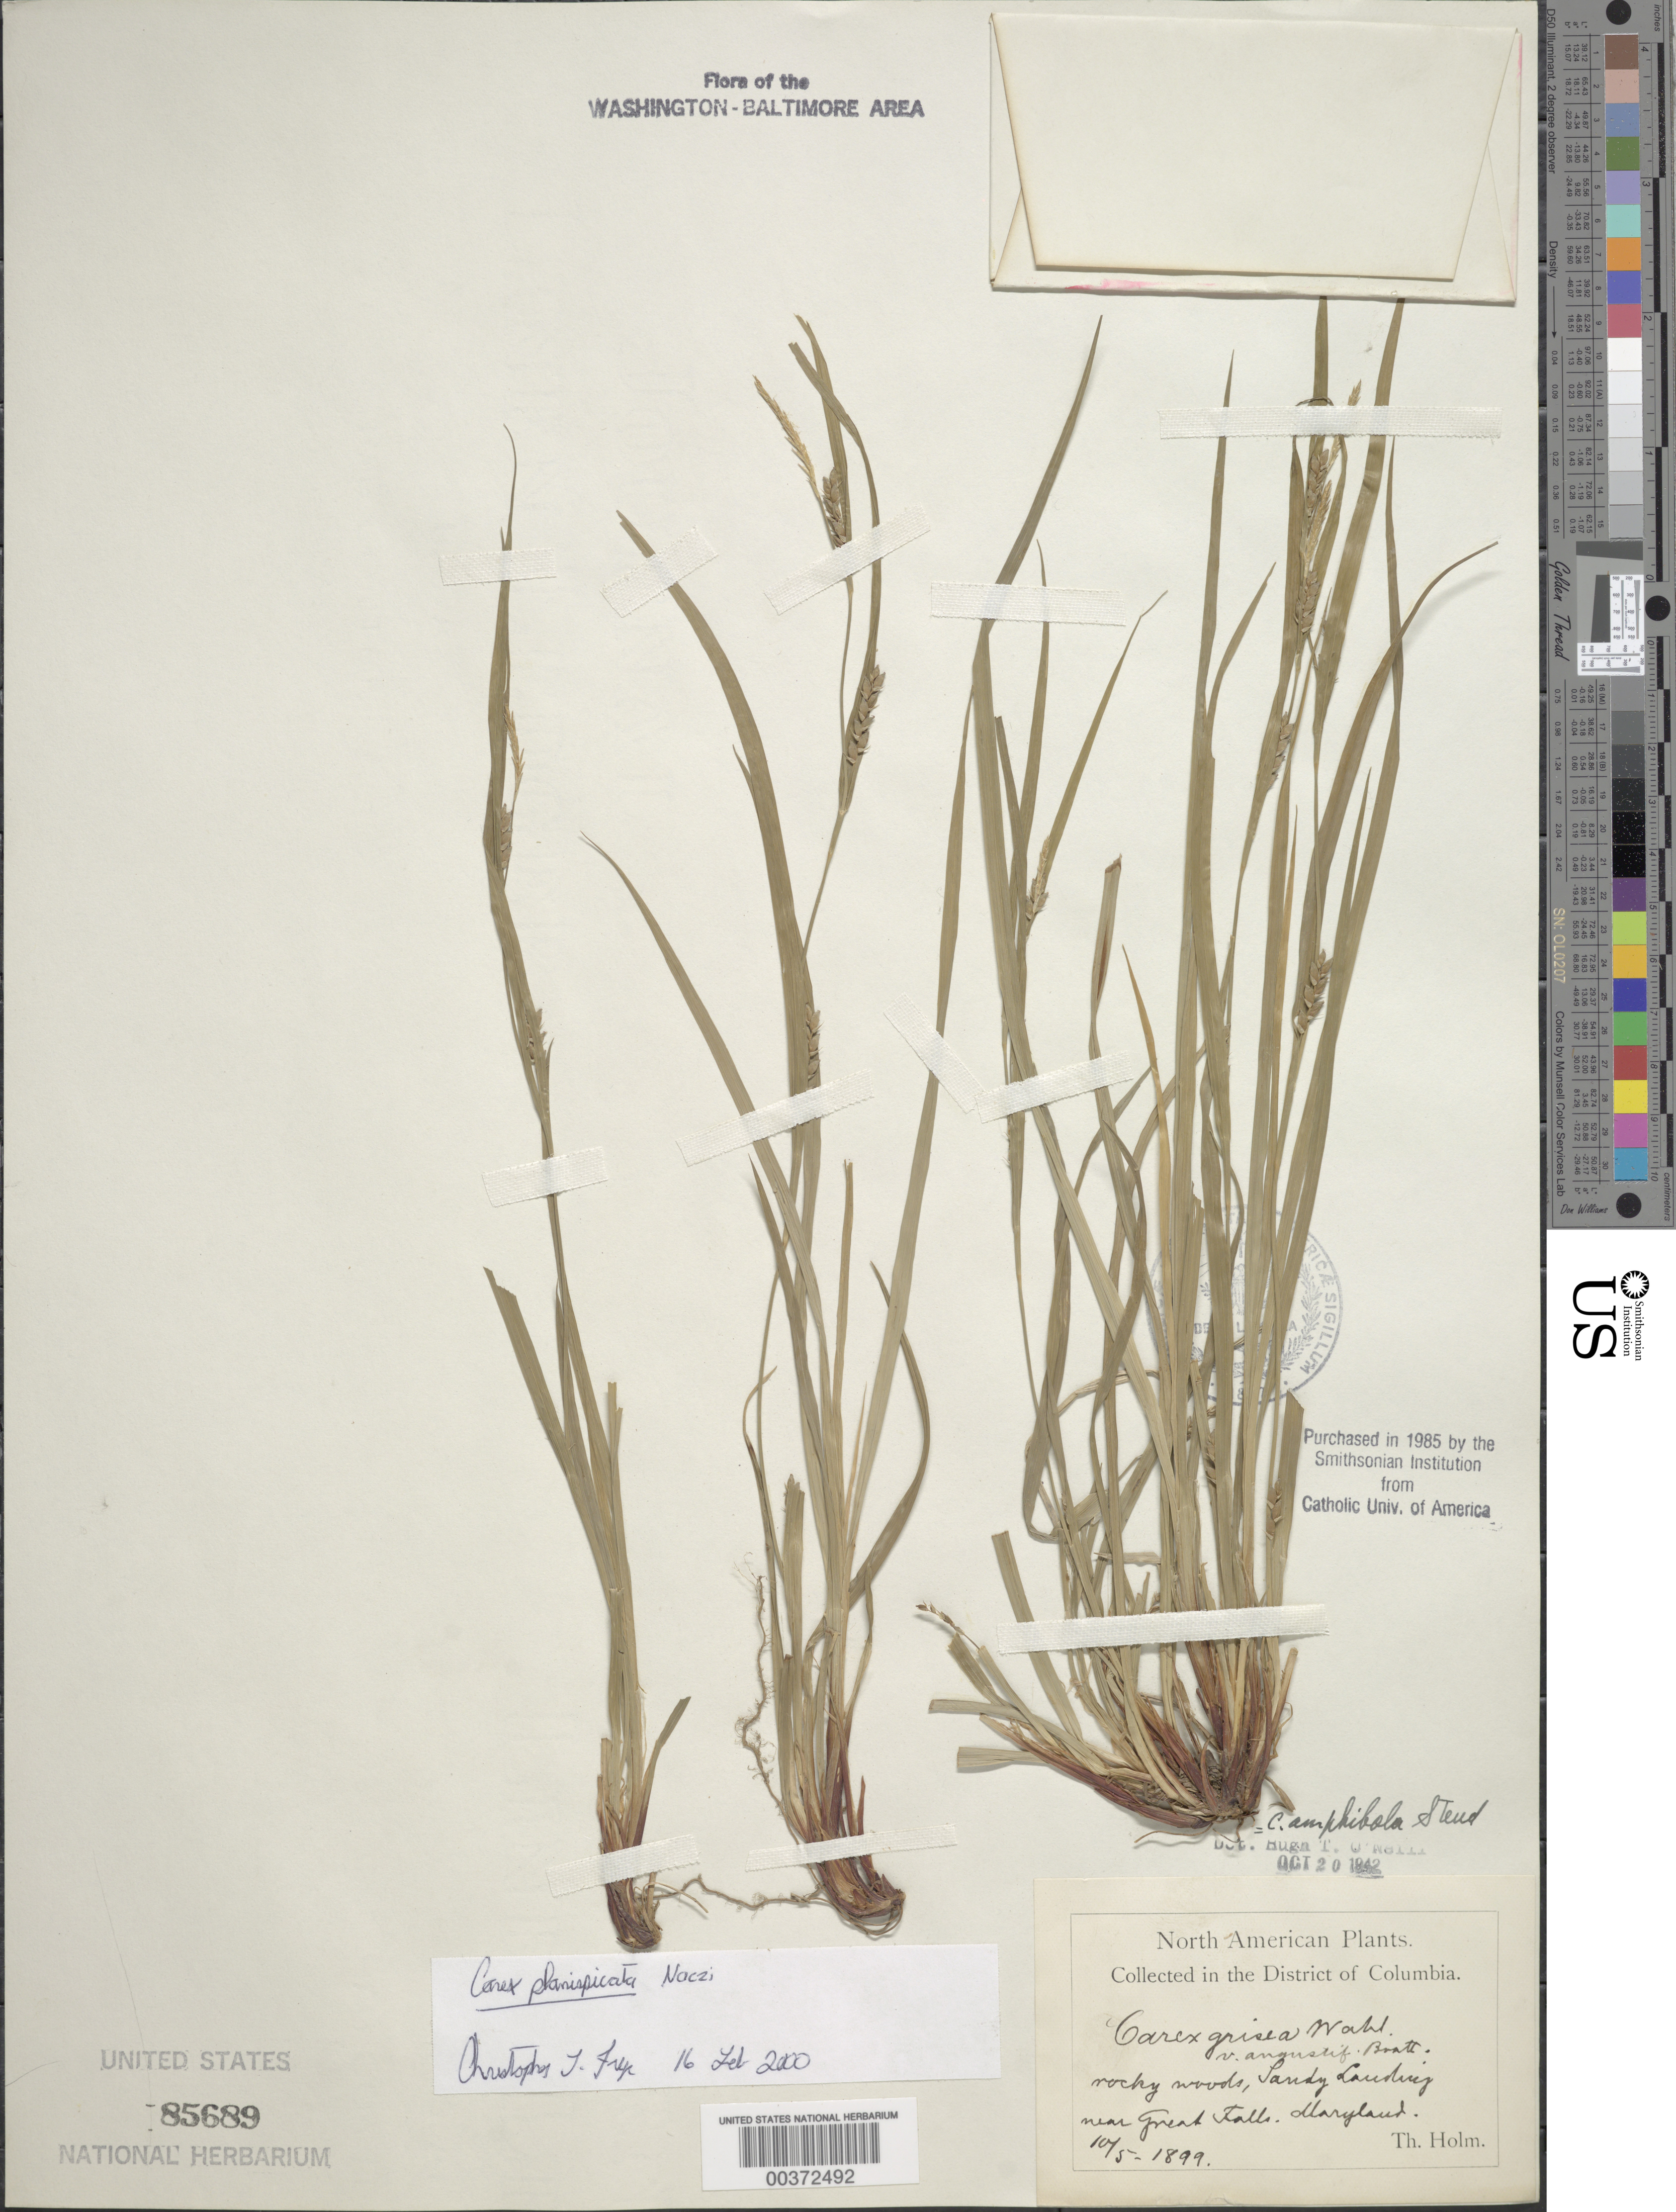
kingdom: Plantae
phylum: Tracheophyta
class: Liliopsida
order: Poales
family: Cyperaceae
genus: Carex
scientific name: Carex amphibola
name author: Steud.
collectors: T. Holm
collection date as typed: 10 May 1899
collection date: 1899-05-10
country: United States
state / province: Maryland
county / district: Montgomery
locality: Great Falls C. & O. Canal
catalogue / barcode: US 85689